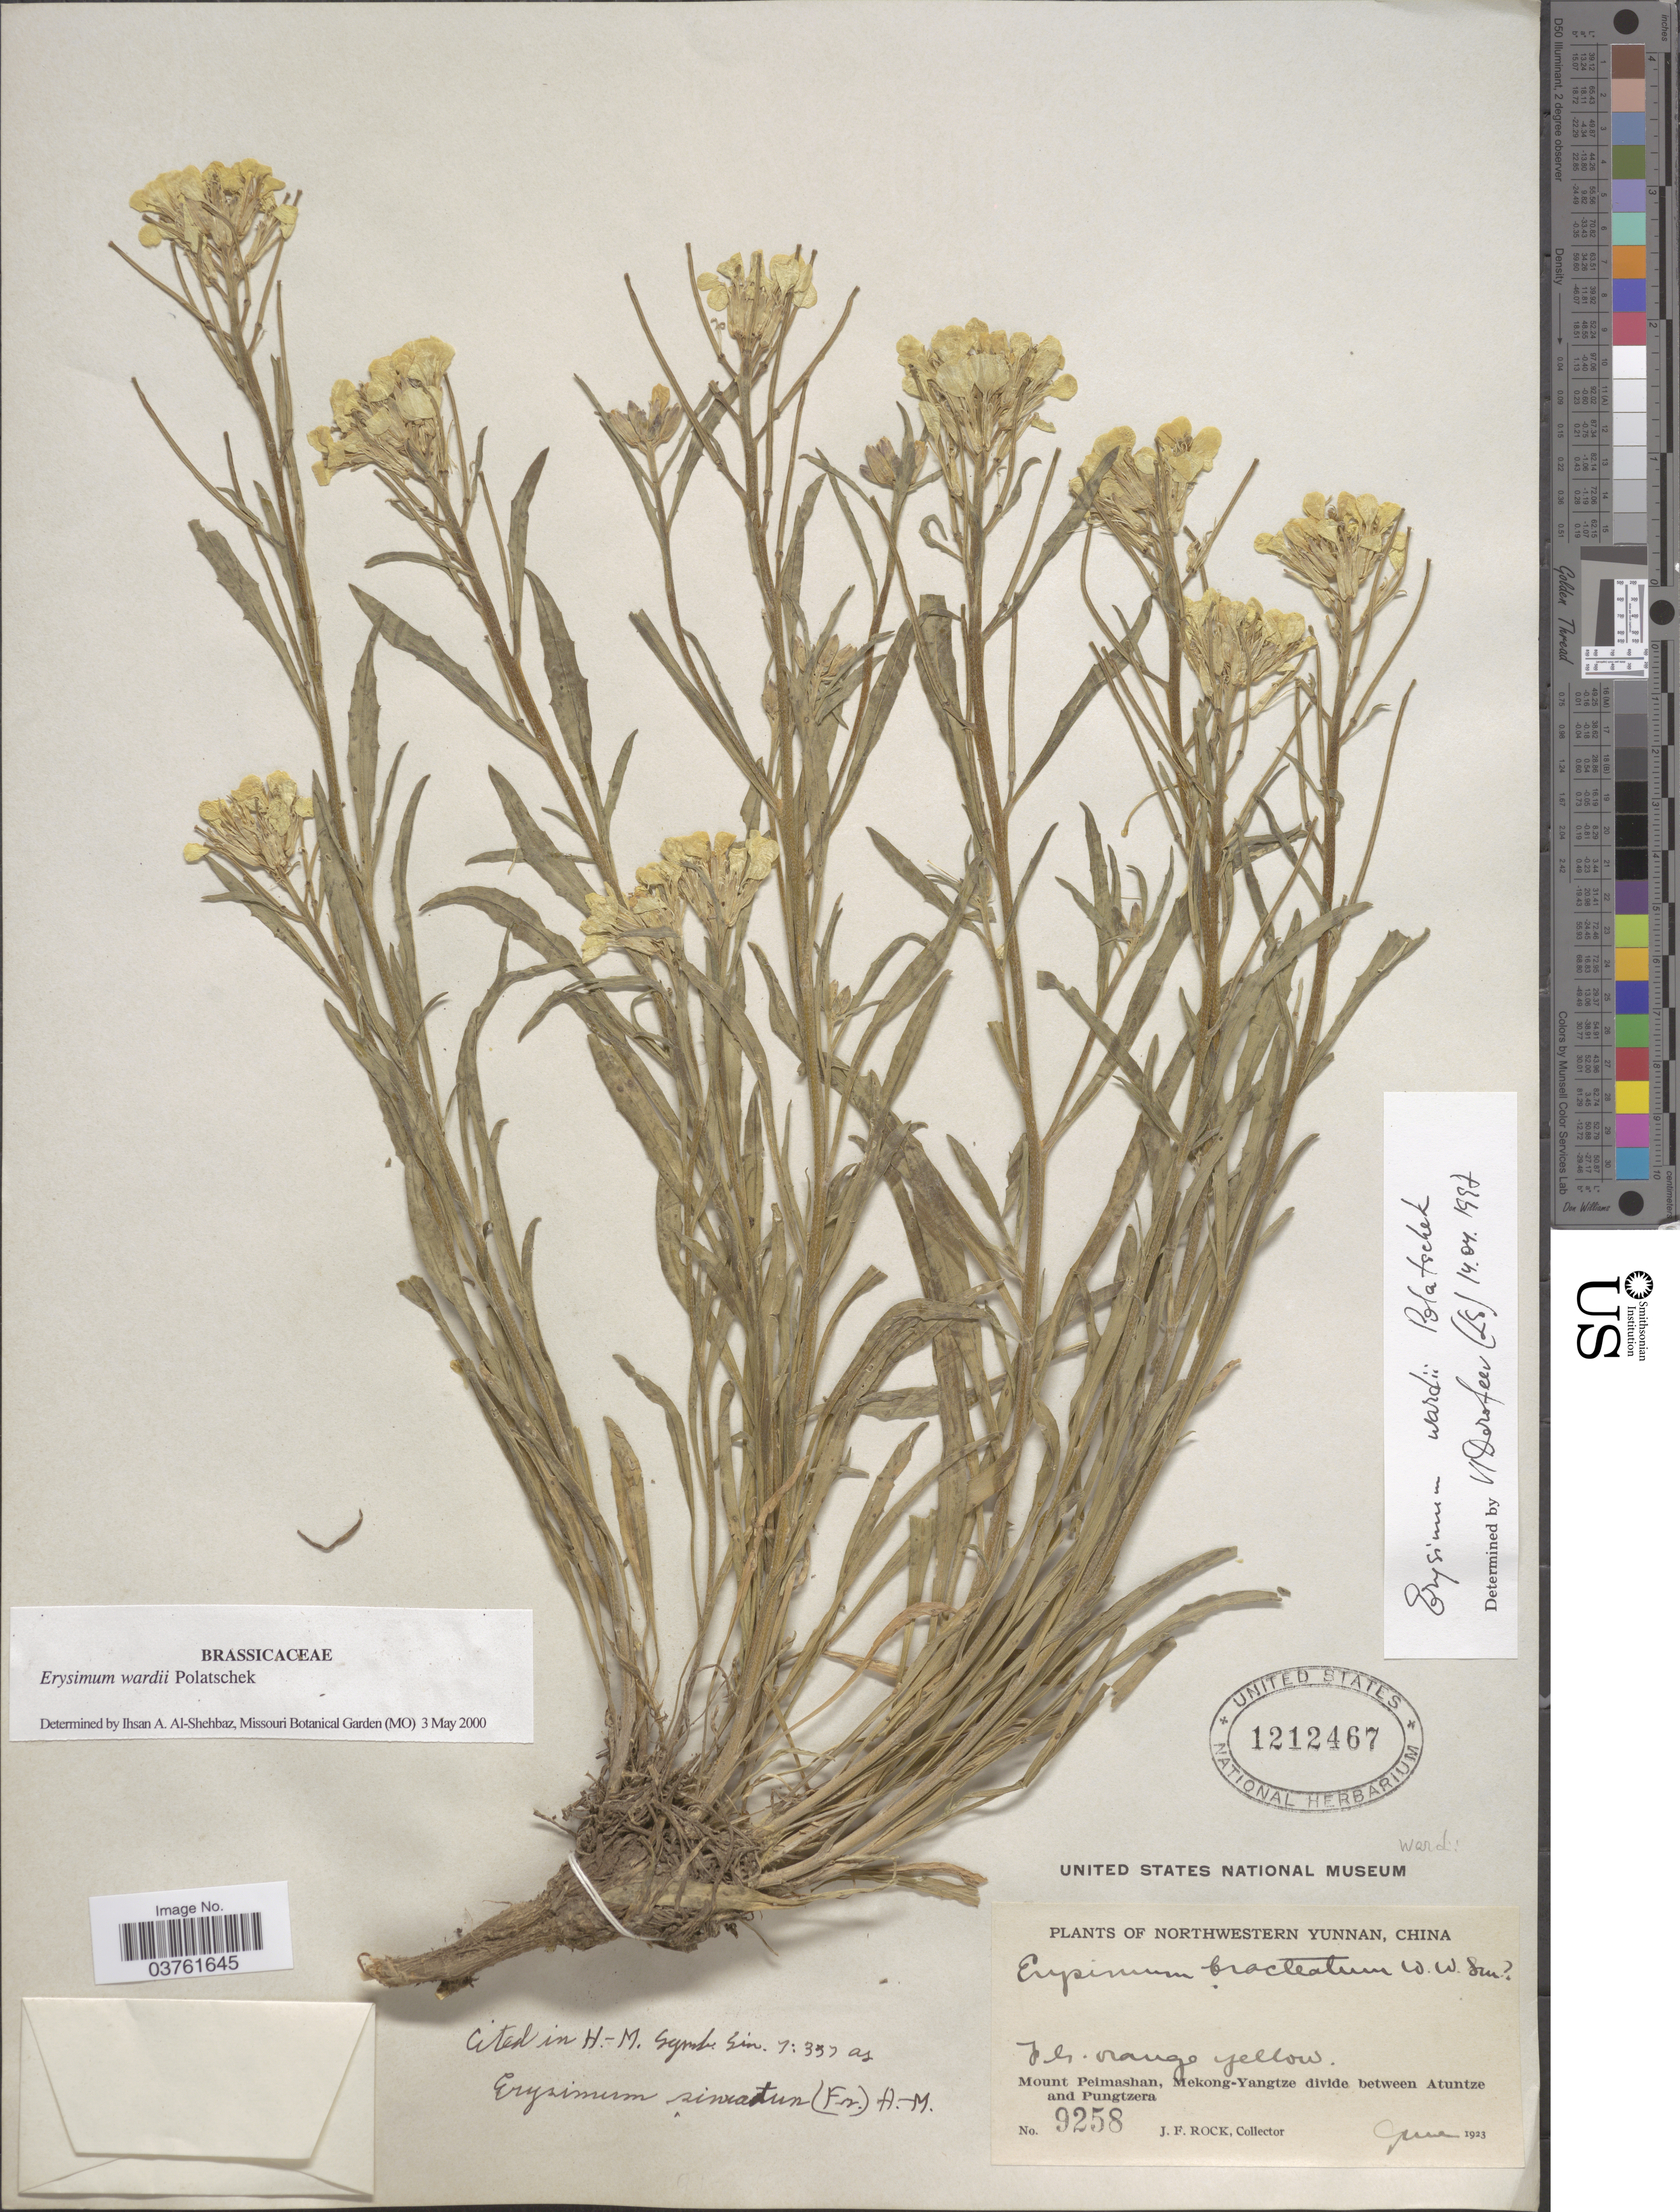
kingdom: Plantae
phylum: Tracheophyta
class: Magnoliopsida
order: Brassicales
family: Brassicaceae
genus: Erysimum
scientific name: Erysimum wardii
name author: Polatschek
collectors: J. Rock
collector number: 9258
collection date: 1923-06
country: China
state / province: Yunnan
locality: Northwestern Yunnan. Mount Peimashan, Mekong-Yangtze divide between Atuntze and Pungtzera.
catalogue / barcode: US 1212467